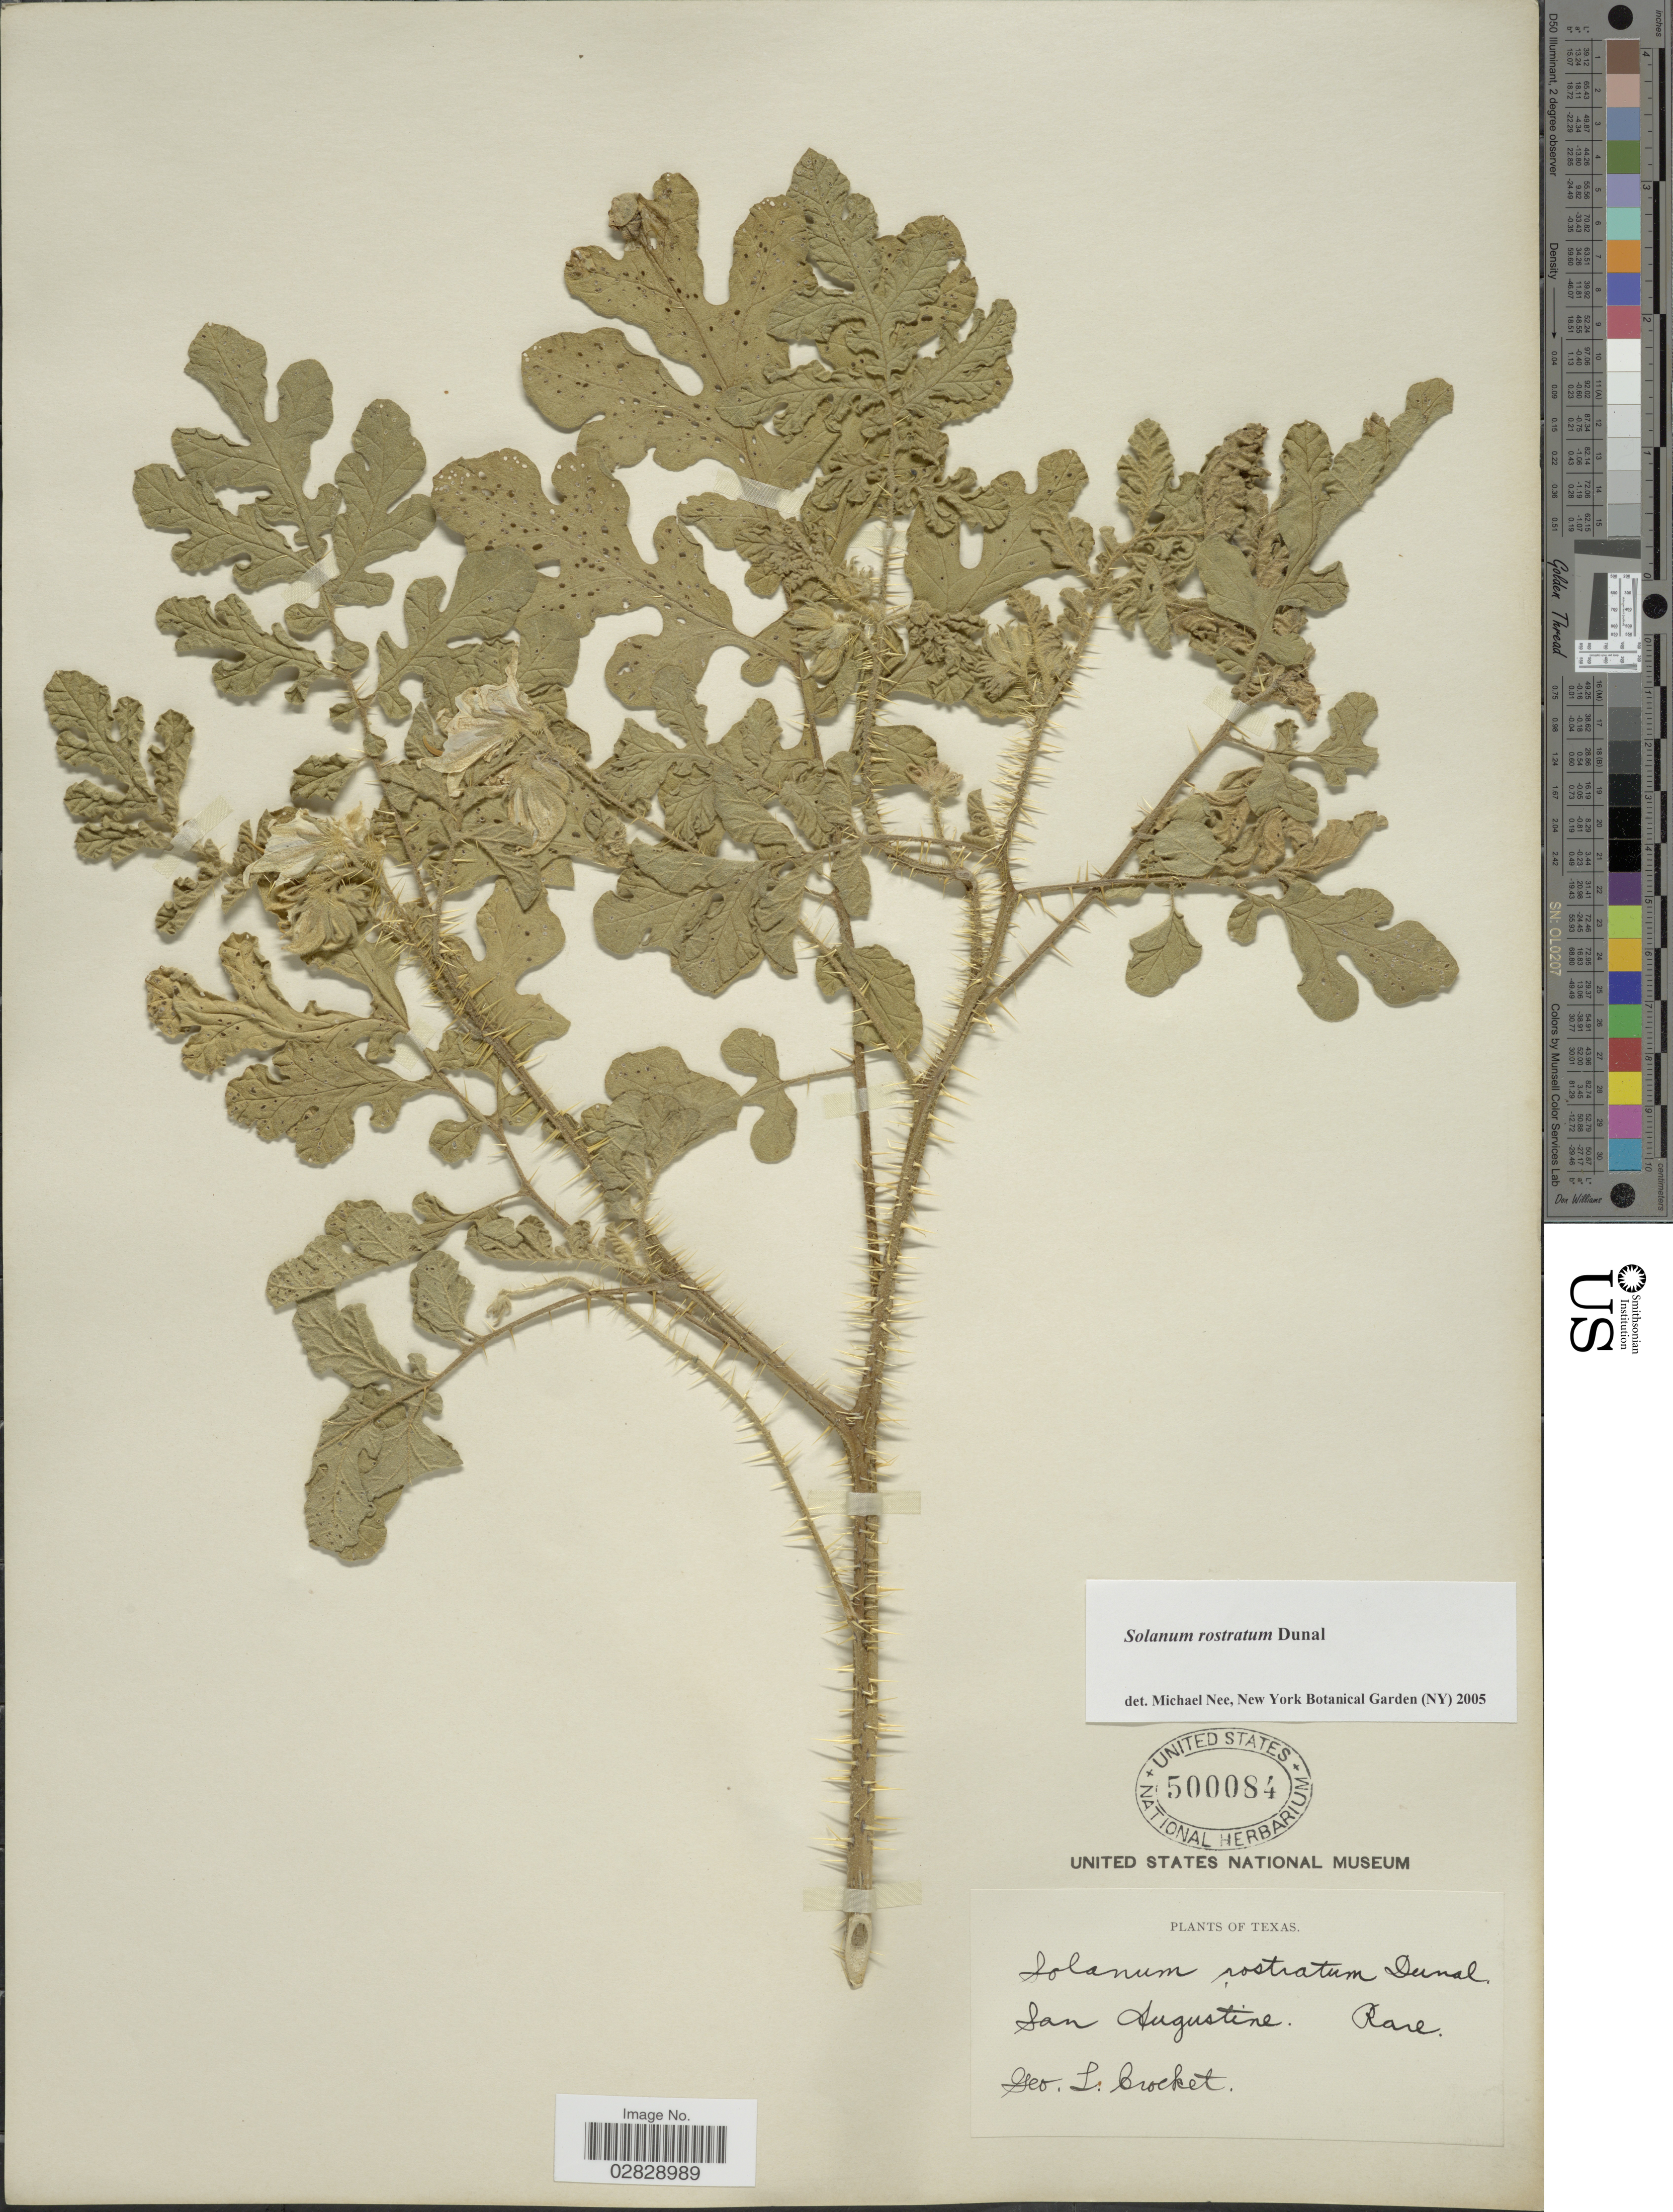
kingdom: Plantae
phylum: Tracheophyta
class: Magnoliopsida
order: Solanales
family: Solanaceae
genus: Solanum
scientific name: Solanum rostratum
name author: Dunal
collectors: G. Crocket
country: United States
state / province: Texas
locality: San Augustine.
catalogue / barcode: US 500084